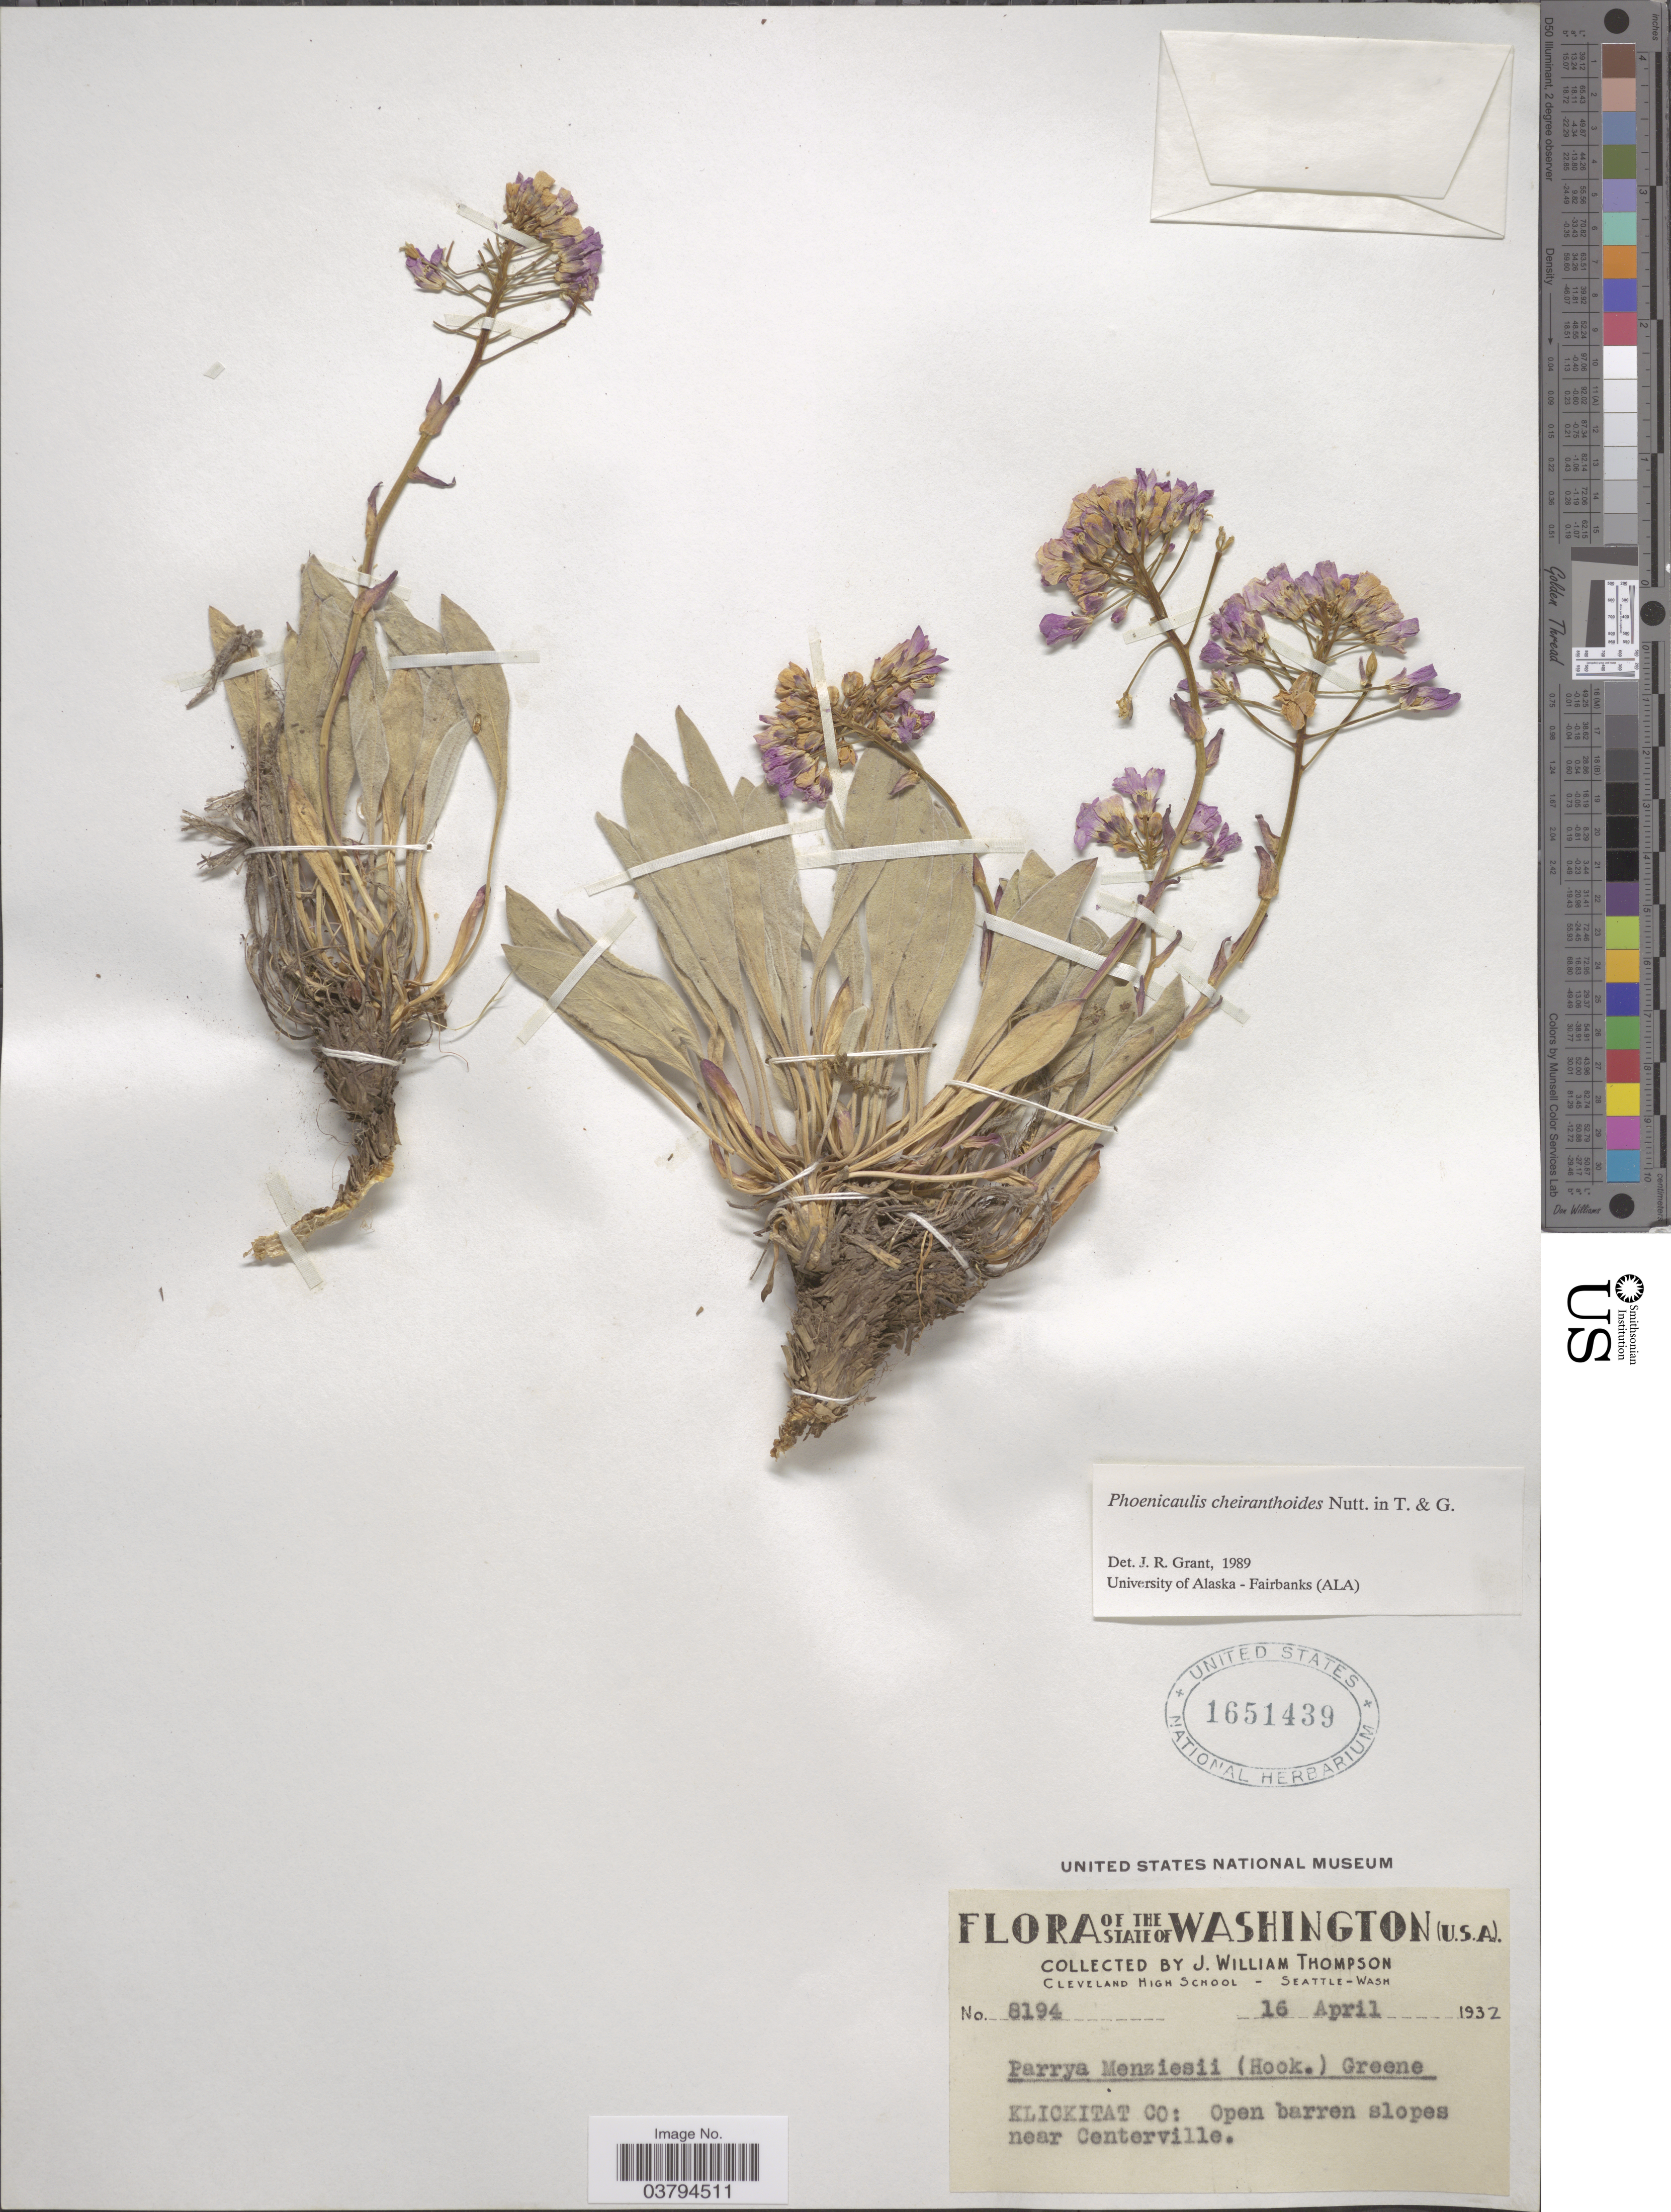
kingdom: Plantae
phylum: Tracheophyta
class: Magnoliopsida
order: Brassicales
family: Brassicaceae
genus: Phoenicaulis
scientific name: Phoenicaulis cheiranthoides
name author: Nutt.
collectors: J. W. Thompson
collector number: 8194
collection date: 1932-04-16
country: United States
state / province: Washington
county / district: Klickitat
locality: Klickitat Co: Open barren slopes near Centerville.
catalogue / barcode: US 1651439